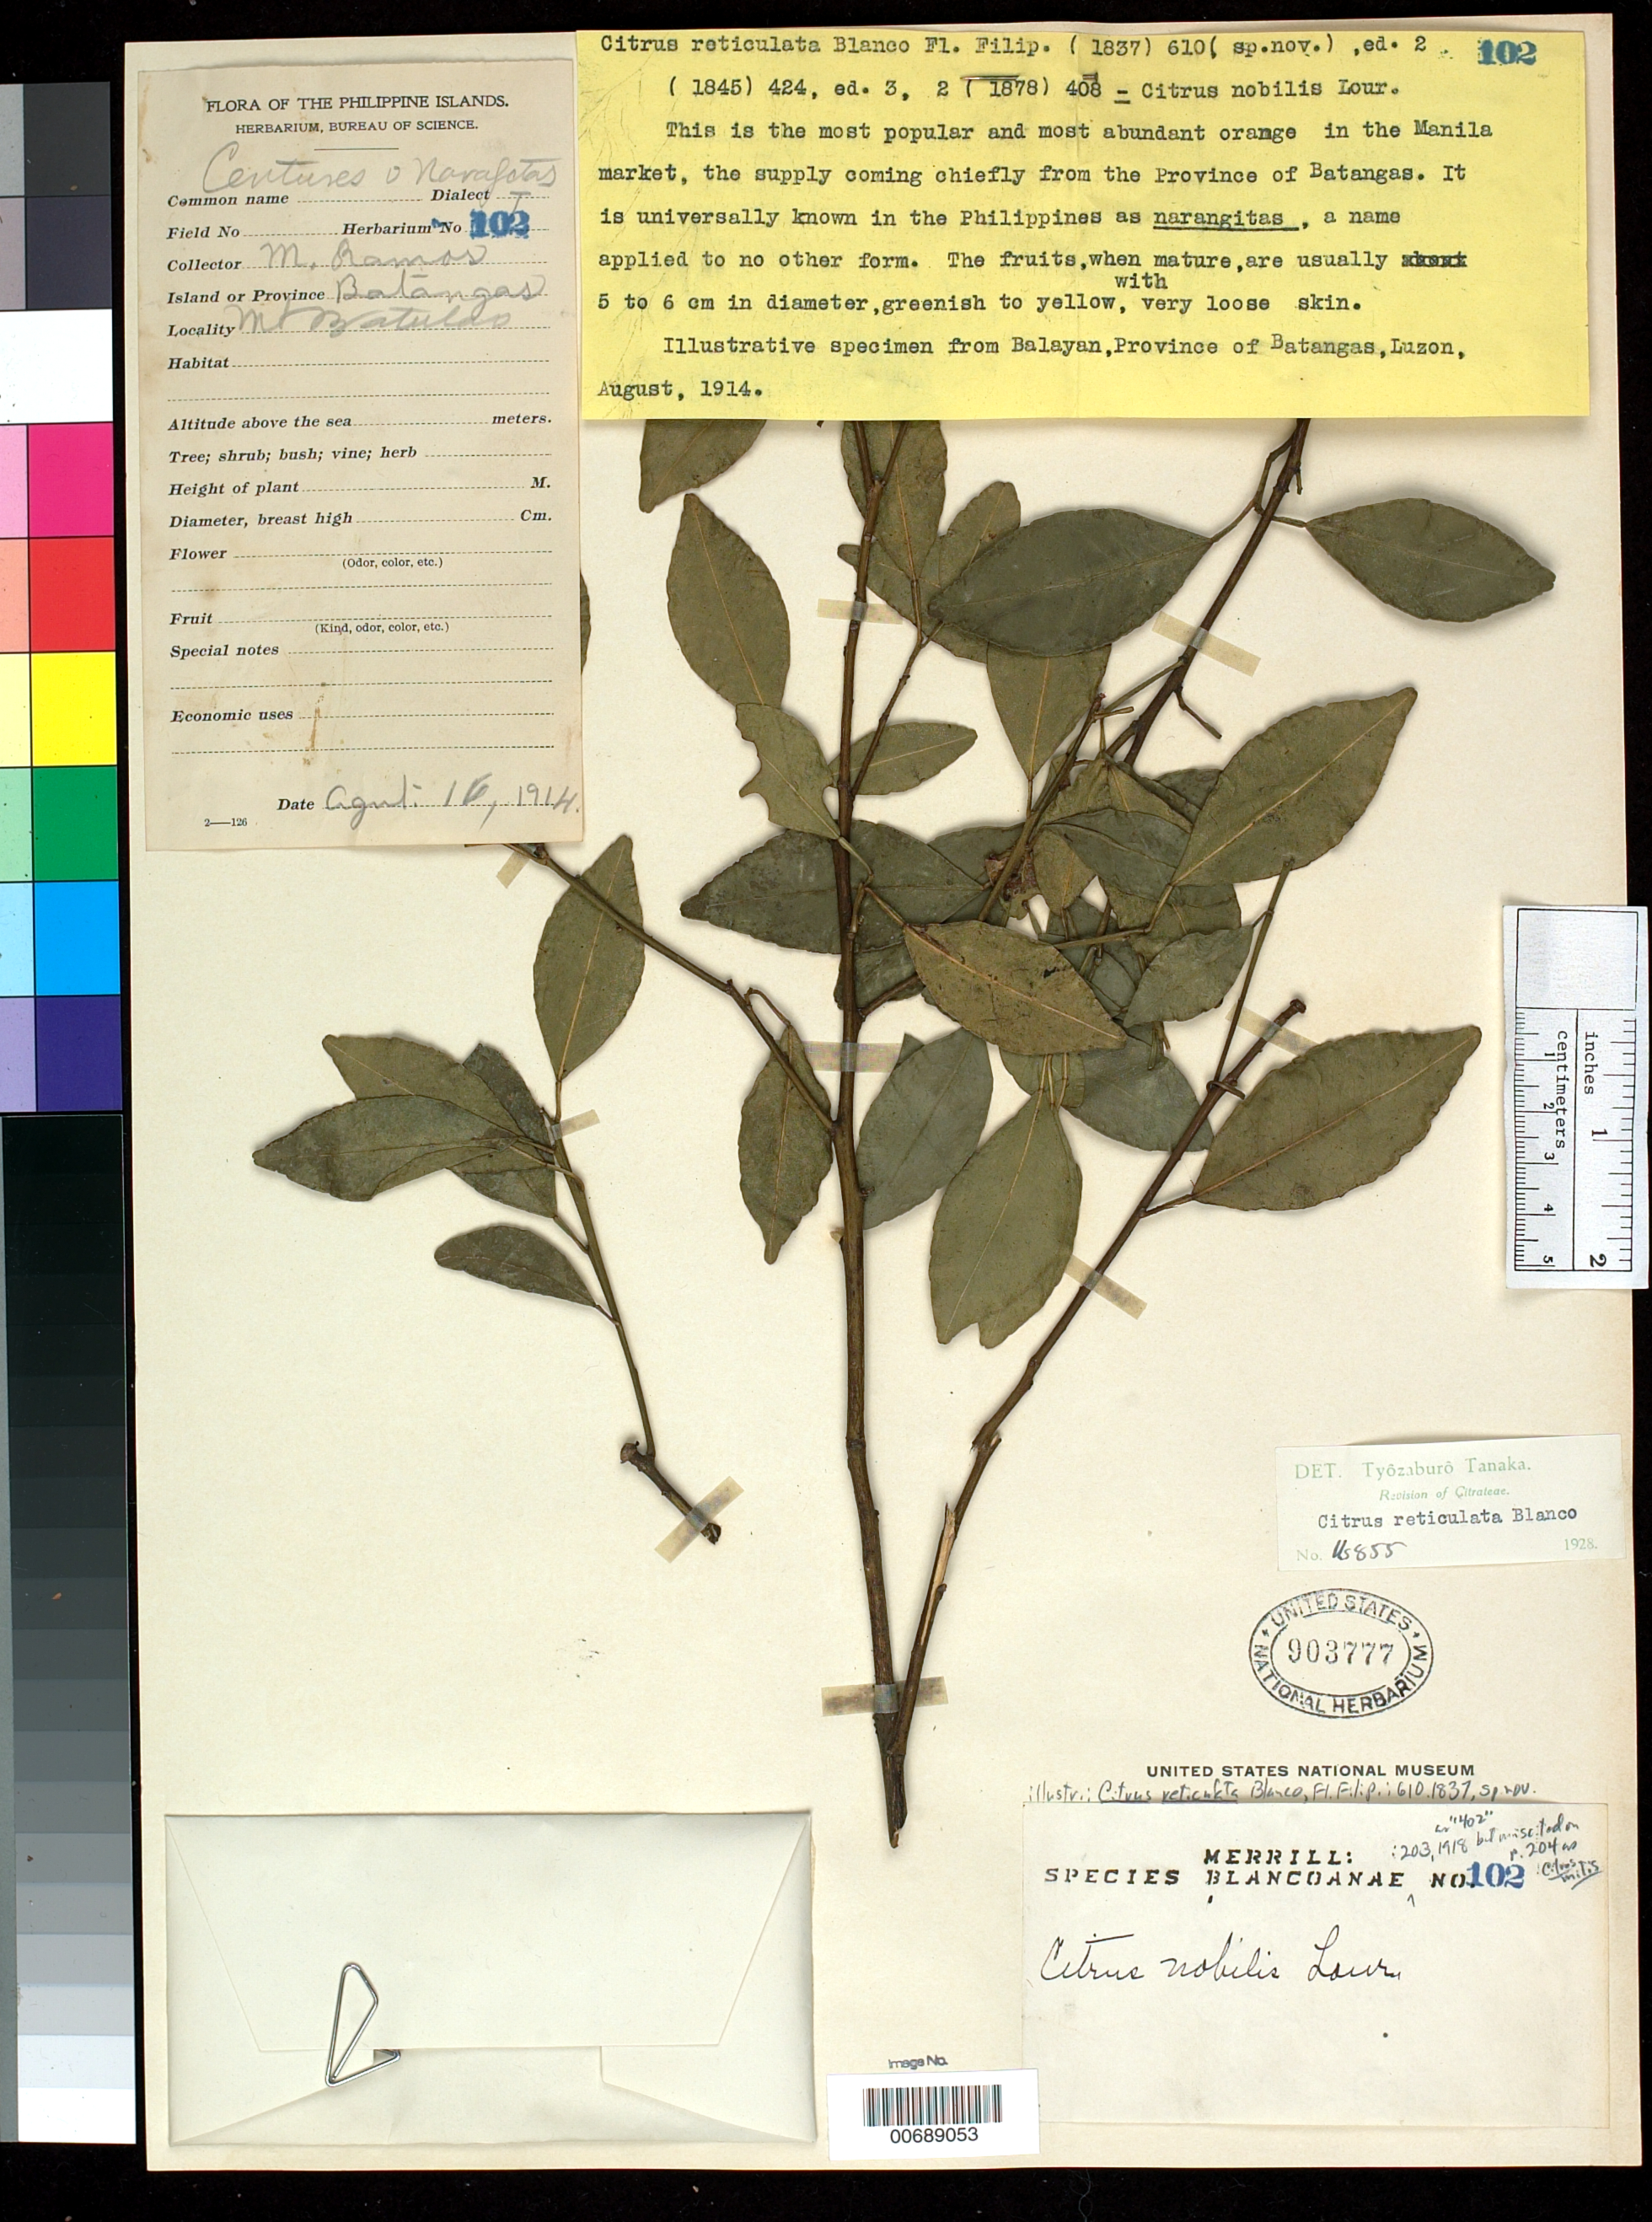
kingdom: Plantae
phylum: Tracheophyta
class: Magnoliopsida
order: Sapindales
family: Rutaceae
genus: Citrus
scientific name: Citrus reticulata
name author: Blanco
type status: Possible Isoneotype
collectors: M. Ramos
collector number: Sp. Blancoan. 102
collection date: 1914-08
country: Philippines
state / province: Calabarzon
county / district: Batangas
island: Luzon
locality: Batangas, Mt. Batulao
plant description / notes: Mabberley (1997, Telopea 7: 171) accepts Merrill Spec. Blancoan. 402 as neotype but citing several herbaria ("UC, n.v.; BM, K), based on Swingle (1943) who cited Merrill's Spec. Blancoan. 402 as "substitute type" but without citing any herbarium. According to attached notes by Dan Nicolson (2001), there is some doubt as to whether neotypification has been effected, and also whether the two respective sheets in question at US (Spec. Blancoan. 102, USNH 903777 & Spec. Blancoan. 402, USNH 904086) are correctly labeled.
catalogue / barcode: US 903777